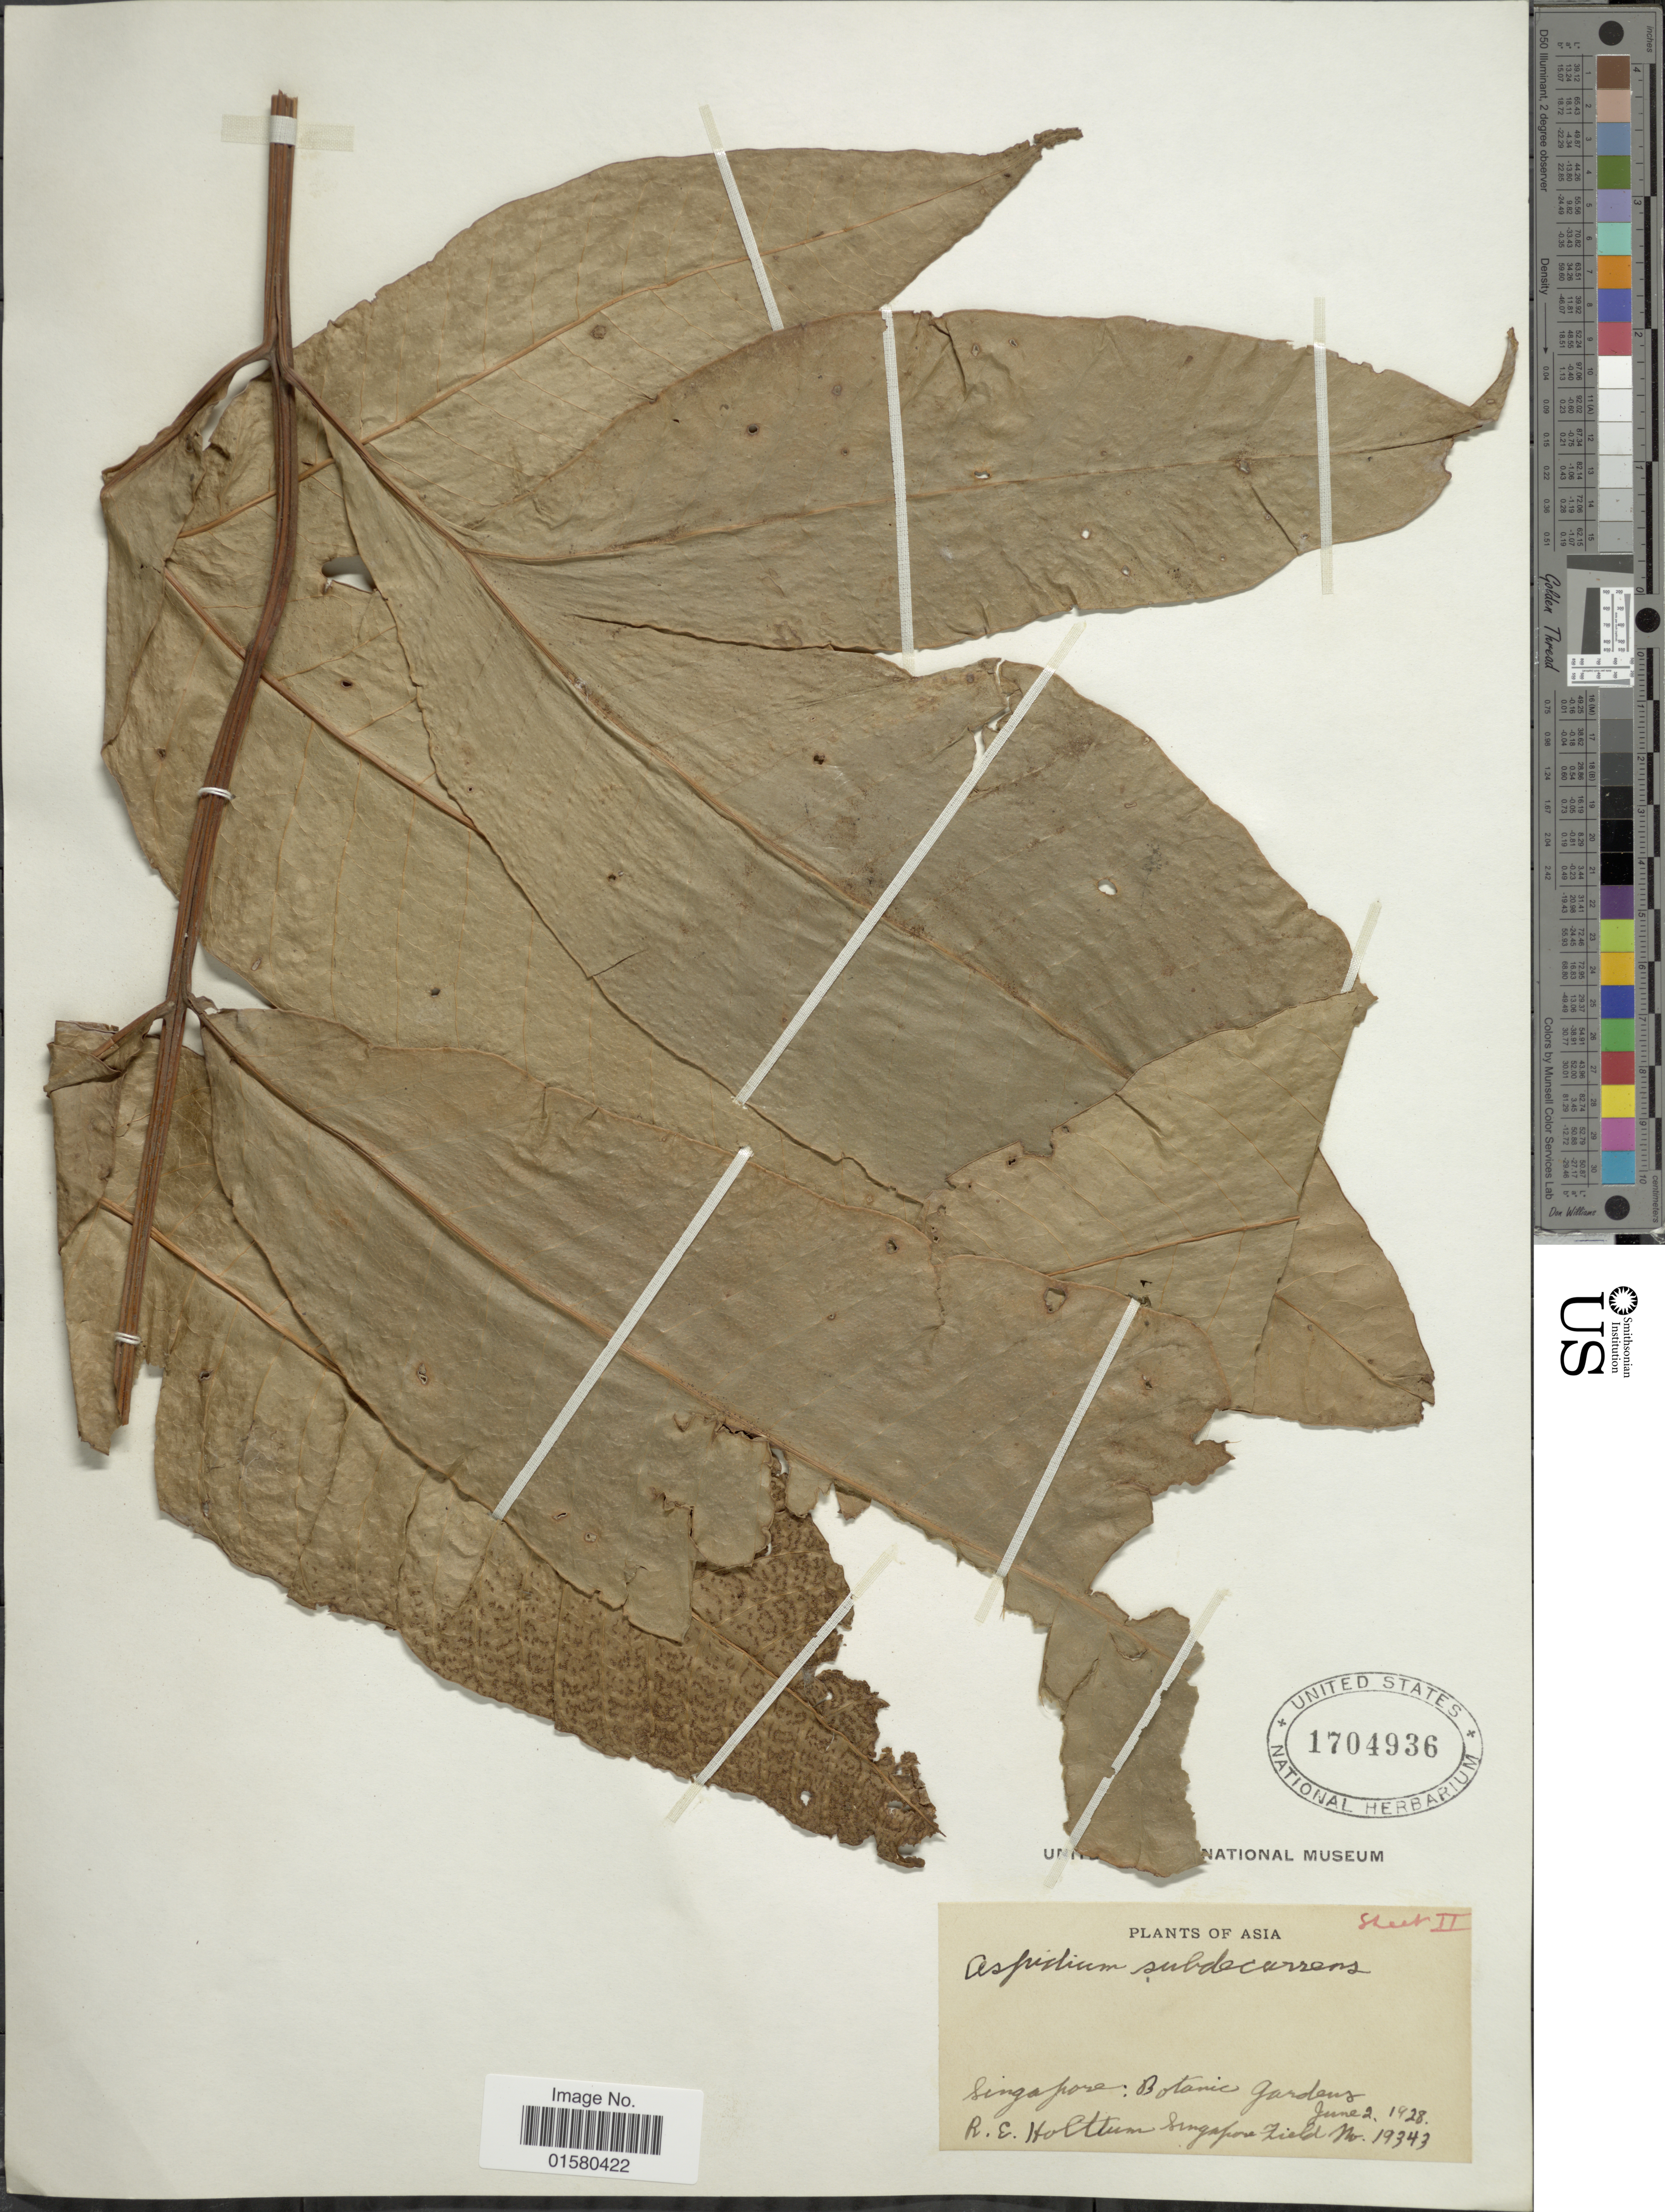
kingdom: Plantae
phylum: Tracheophyta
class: Polypodiopsida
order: Polypodiales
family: Tectariaceae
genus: Tectaria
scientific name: Tectaria semipinnata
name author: (Roxb.) C.V. Morton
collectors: R. E. Holttum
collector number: Singapore Field 19343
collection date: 1928-06-02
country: Singapore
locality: Asia, Singapore: Botanic Gardens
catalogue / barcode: US 1704936